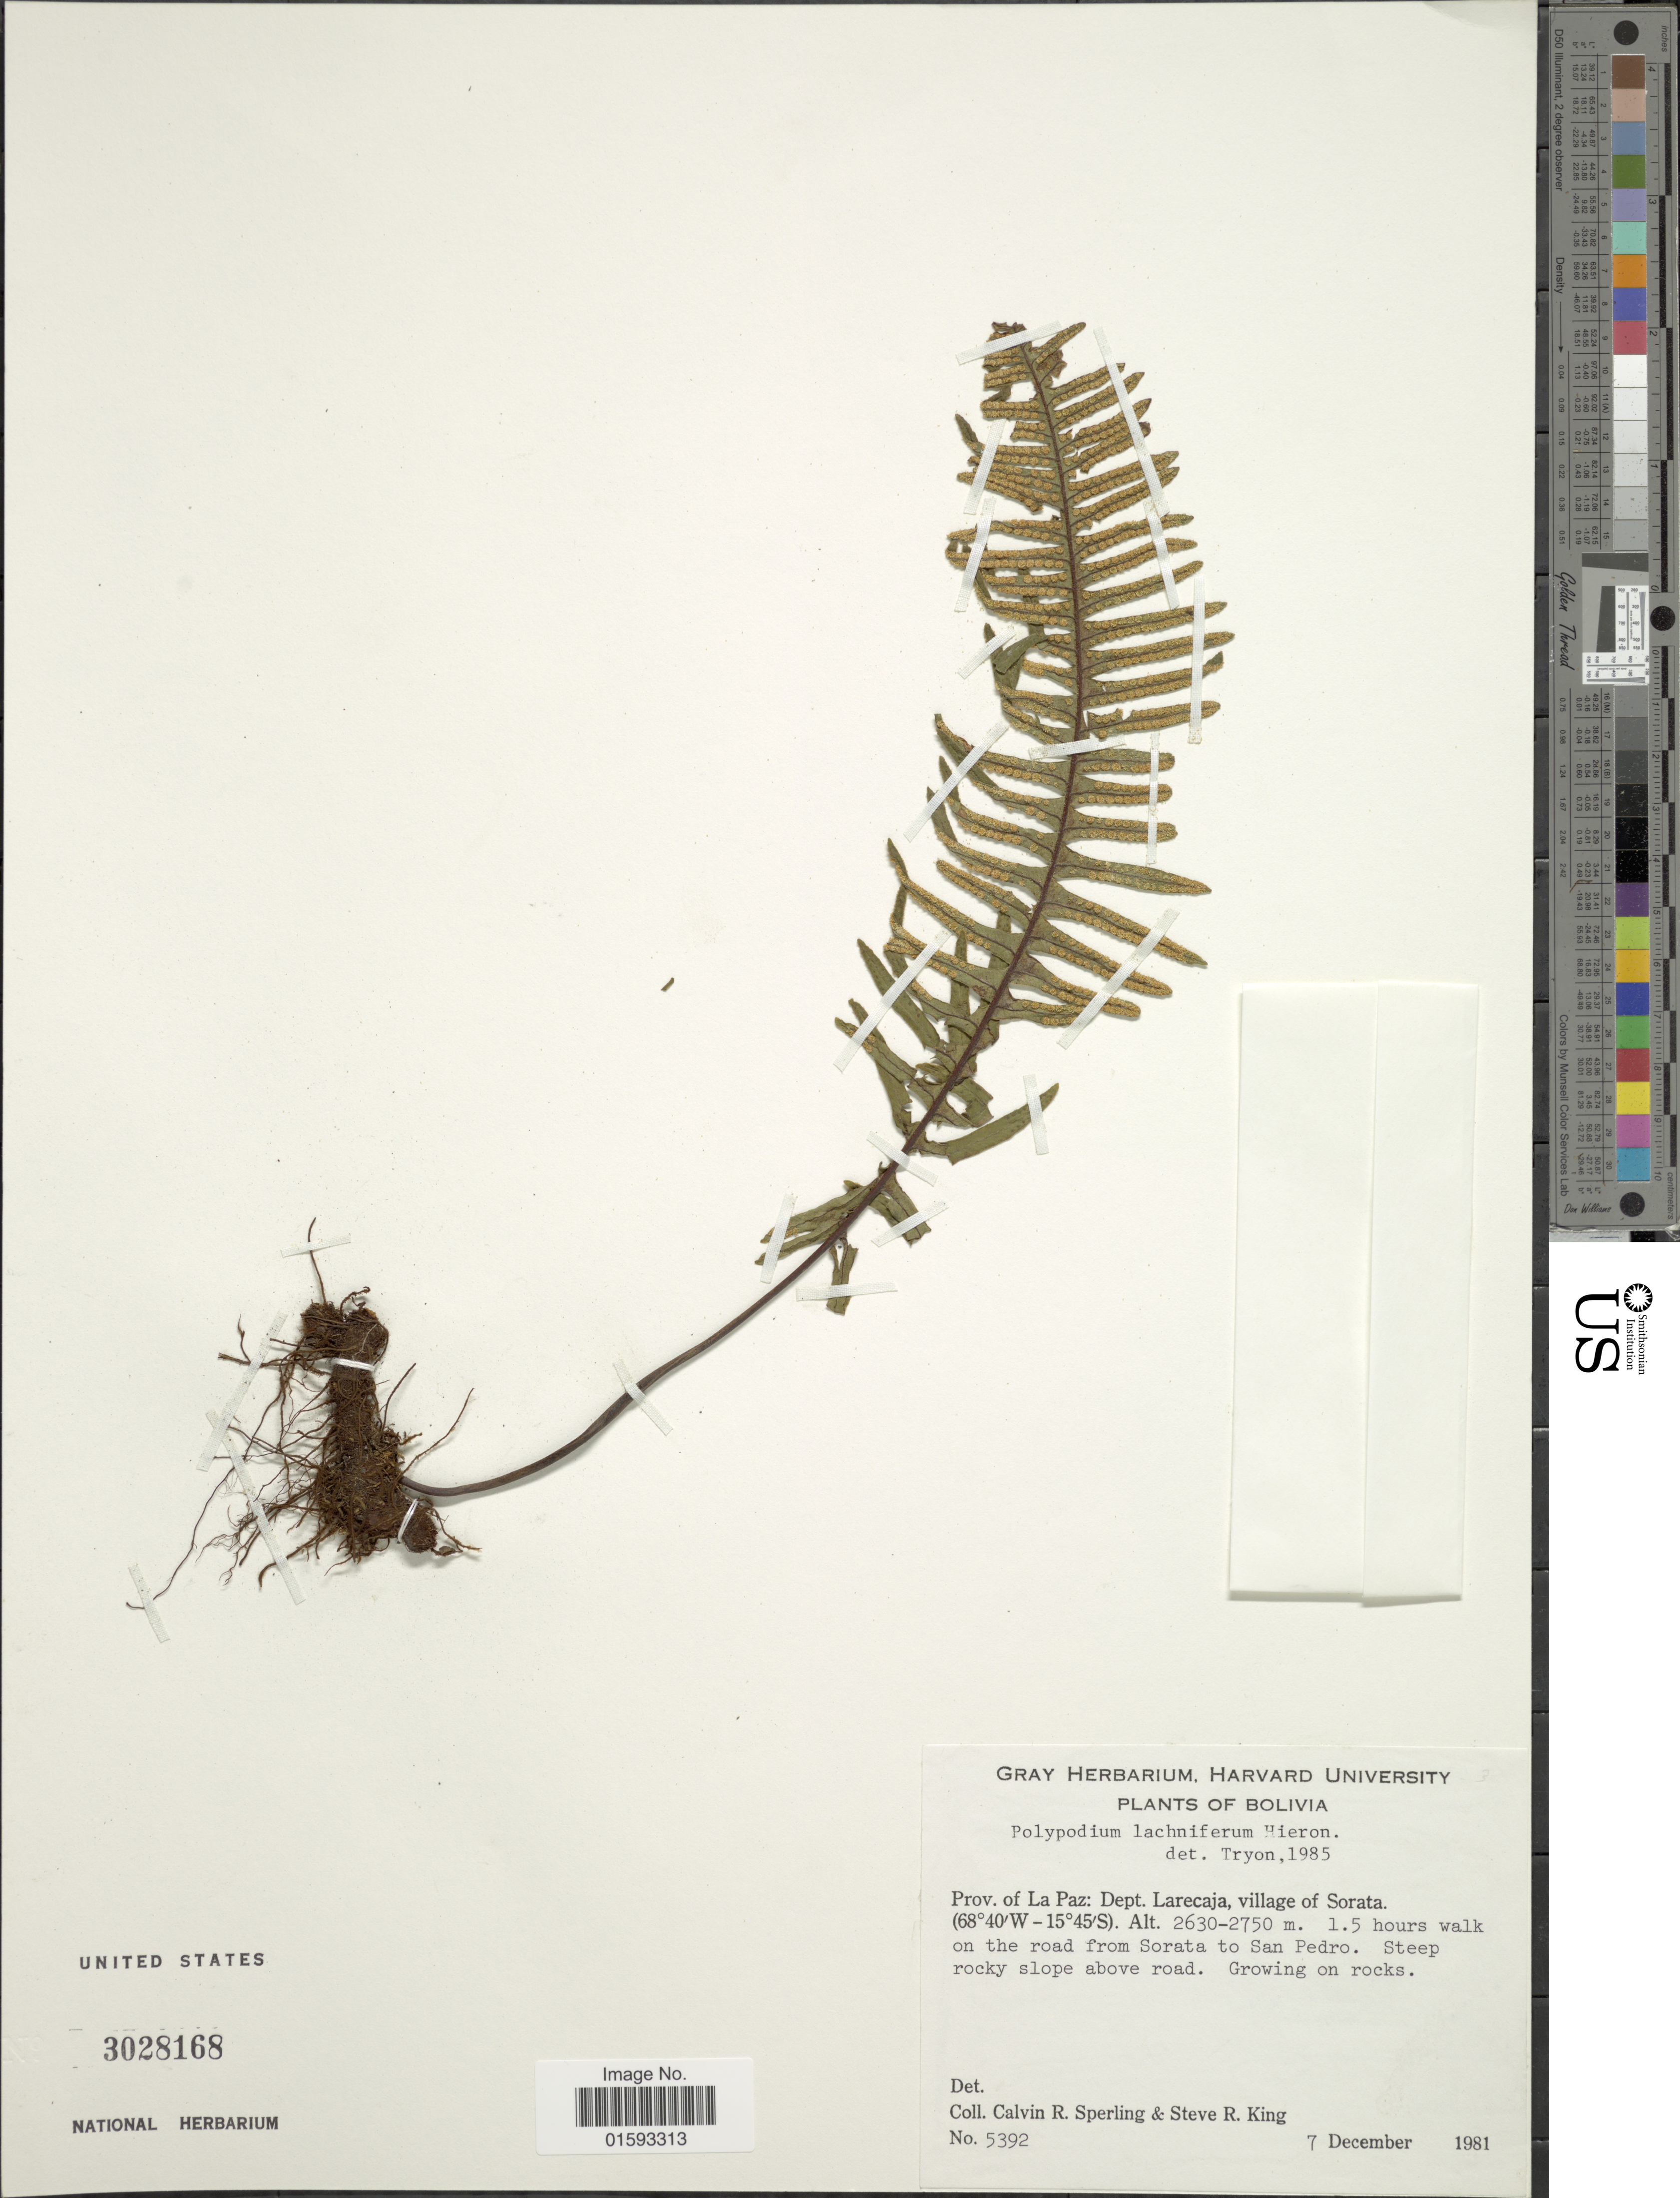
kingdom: Plantae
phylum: Tracheophyta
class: Polypodiopsida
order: Polypodiales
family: Polypodiaceae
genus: Pecluma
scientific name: Pecluma camptophyllaria var. lachnifera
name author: (Hieron.) Lellinger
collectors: C. R. Sperling & S. R. King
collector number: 5392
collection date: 1981-12-07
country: Bolivia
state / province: La Paz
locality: Dept. Larecaja, village of Sorata. 1.5 hours walk on the road from Sorata to San Pedro.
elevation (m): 2630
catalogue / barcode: US 3028168